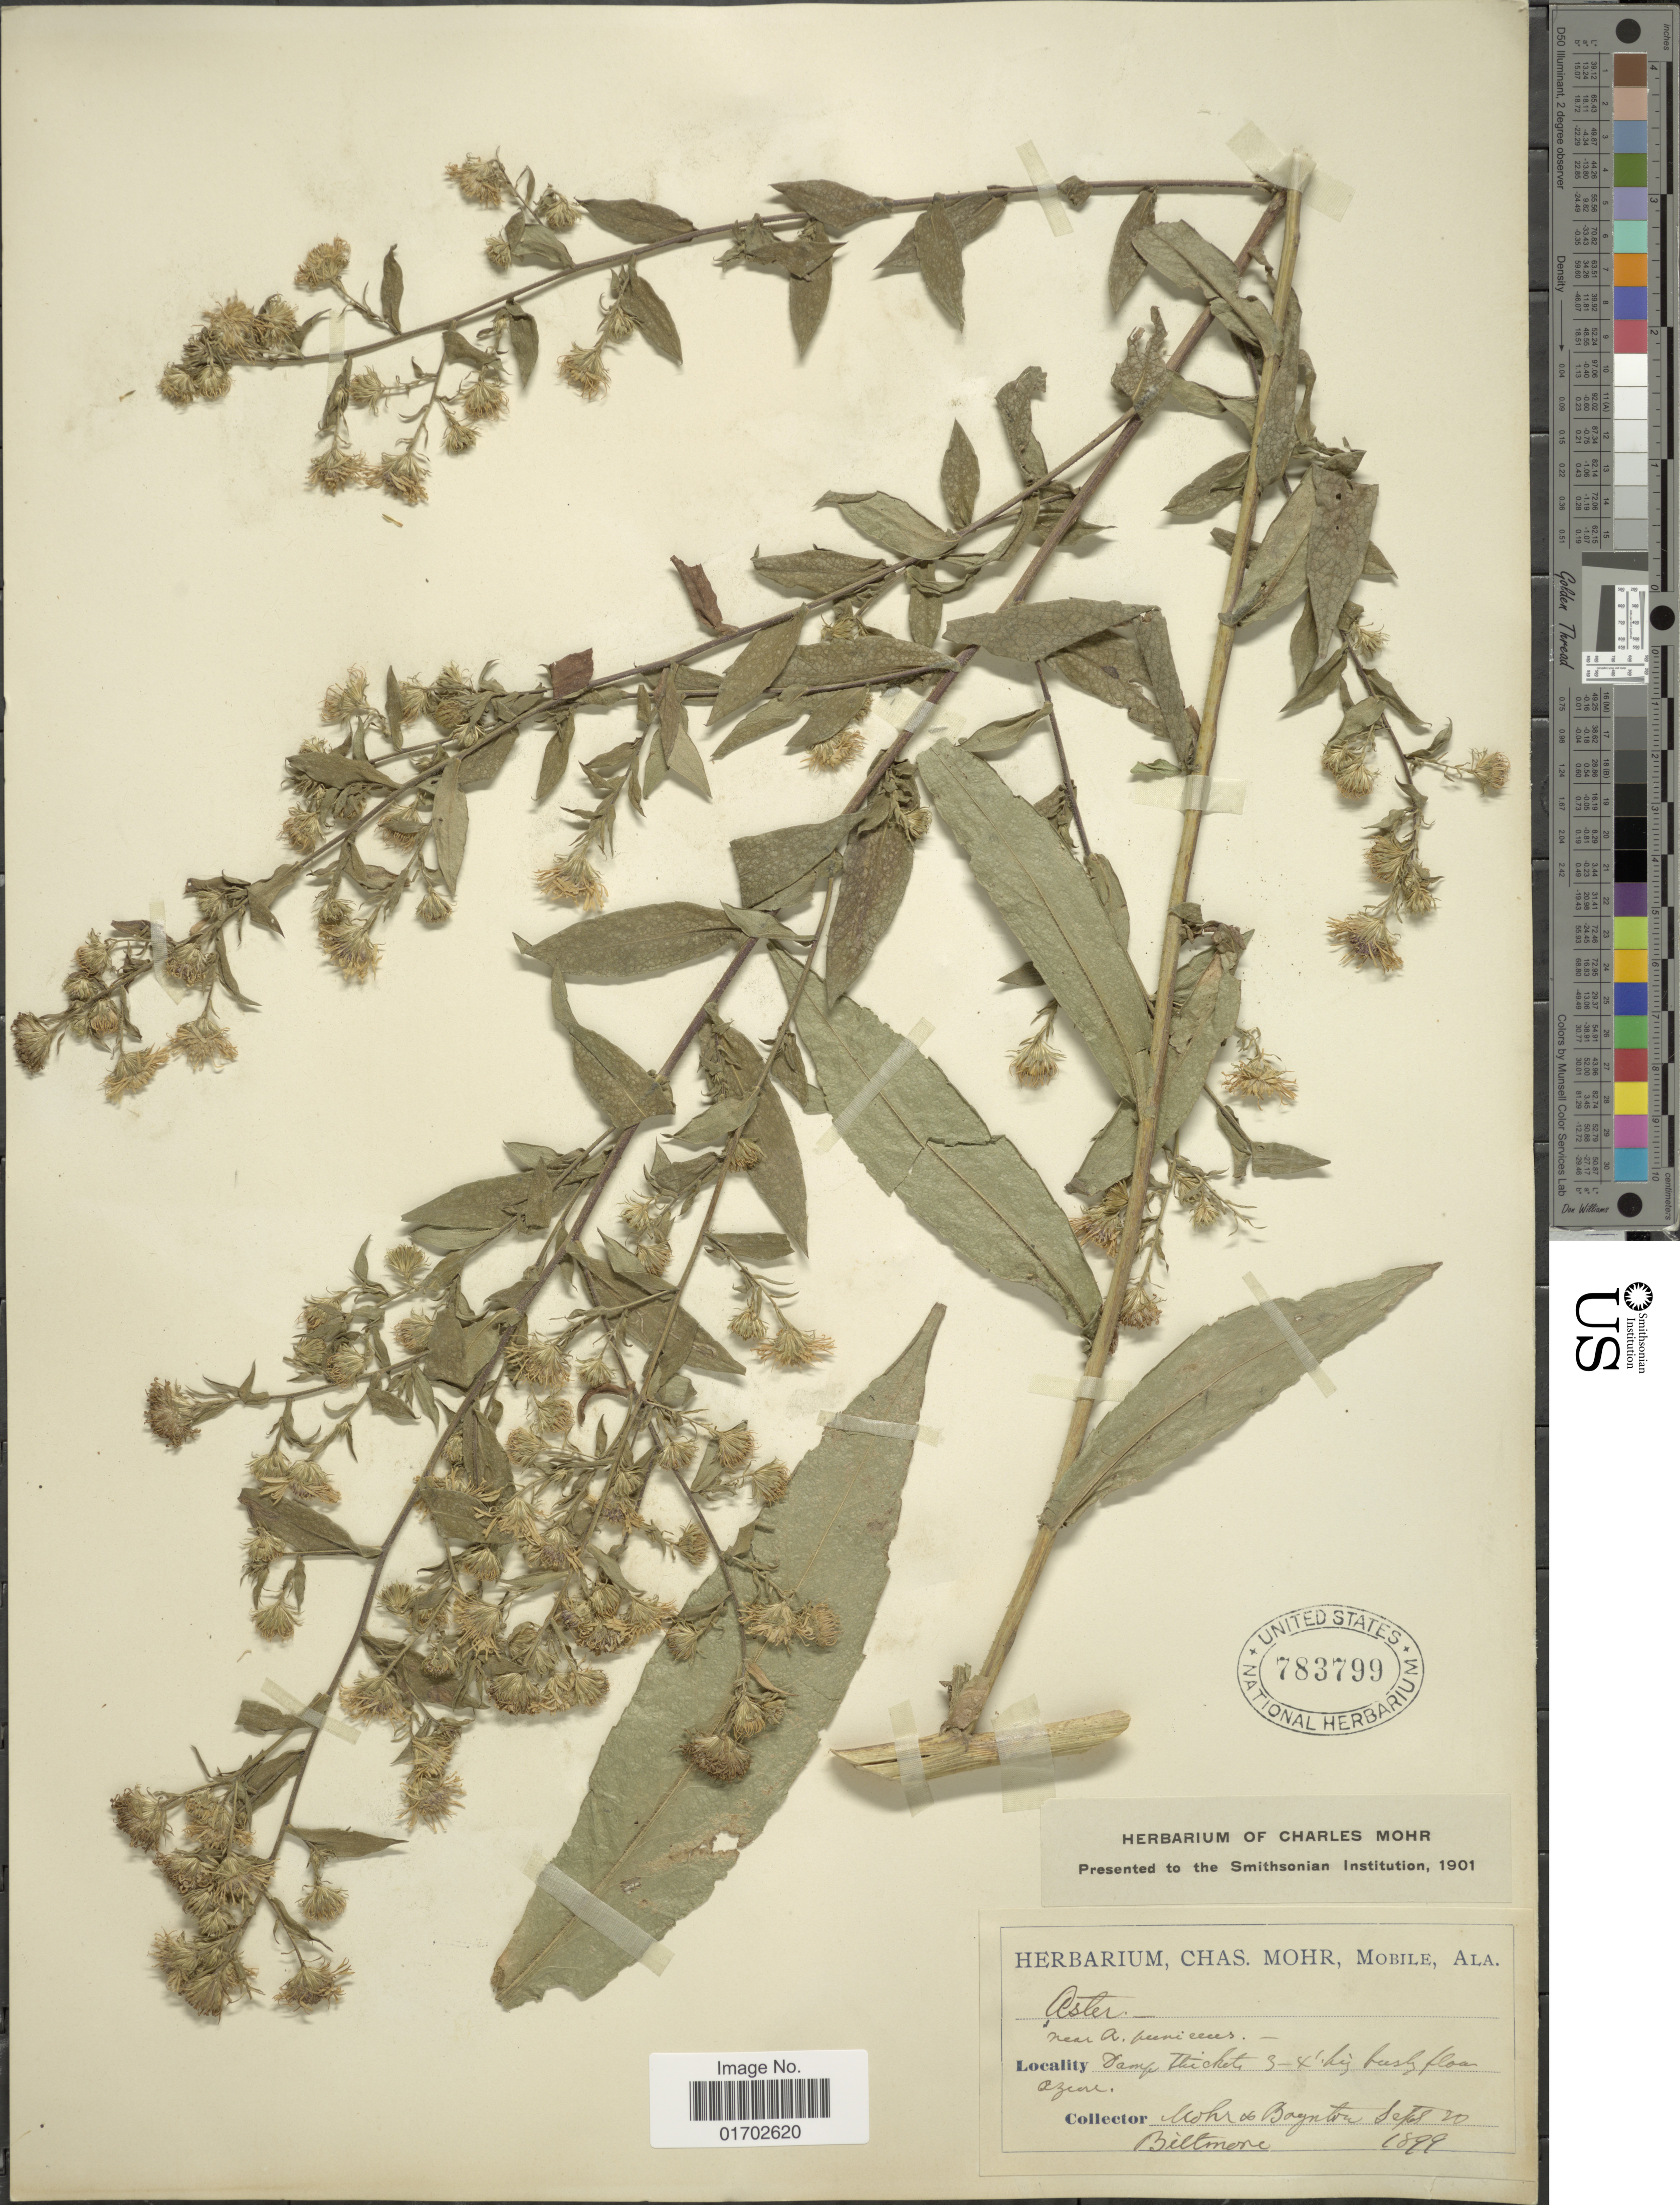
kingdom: Plantae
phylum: Tracheophyta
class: Magnoliopsida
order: Asterales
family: Asteraceae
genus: Symphyotrichum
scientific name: Symphyotrichum puniceum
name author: (L.) Á. Löve & D. Löve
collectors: Mohr, --, -. Boynton & Biltmore Herbarium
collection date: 1899-09-20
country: United States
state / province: North Carolina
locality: Biltmore.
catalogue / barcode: US 783799